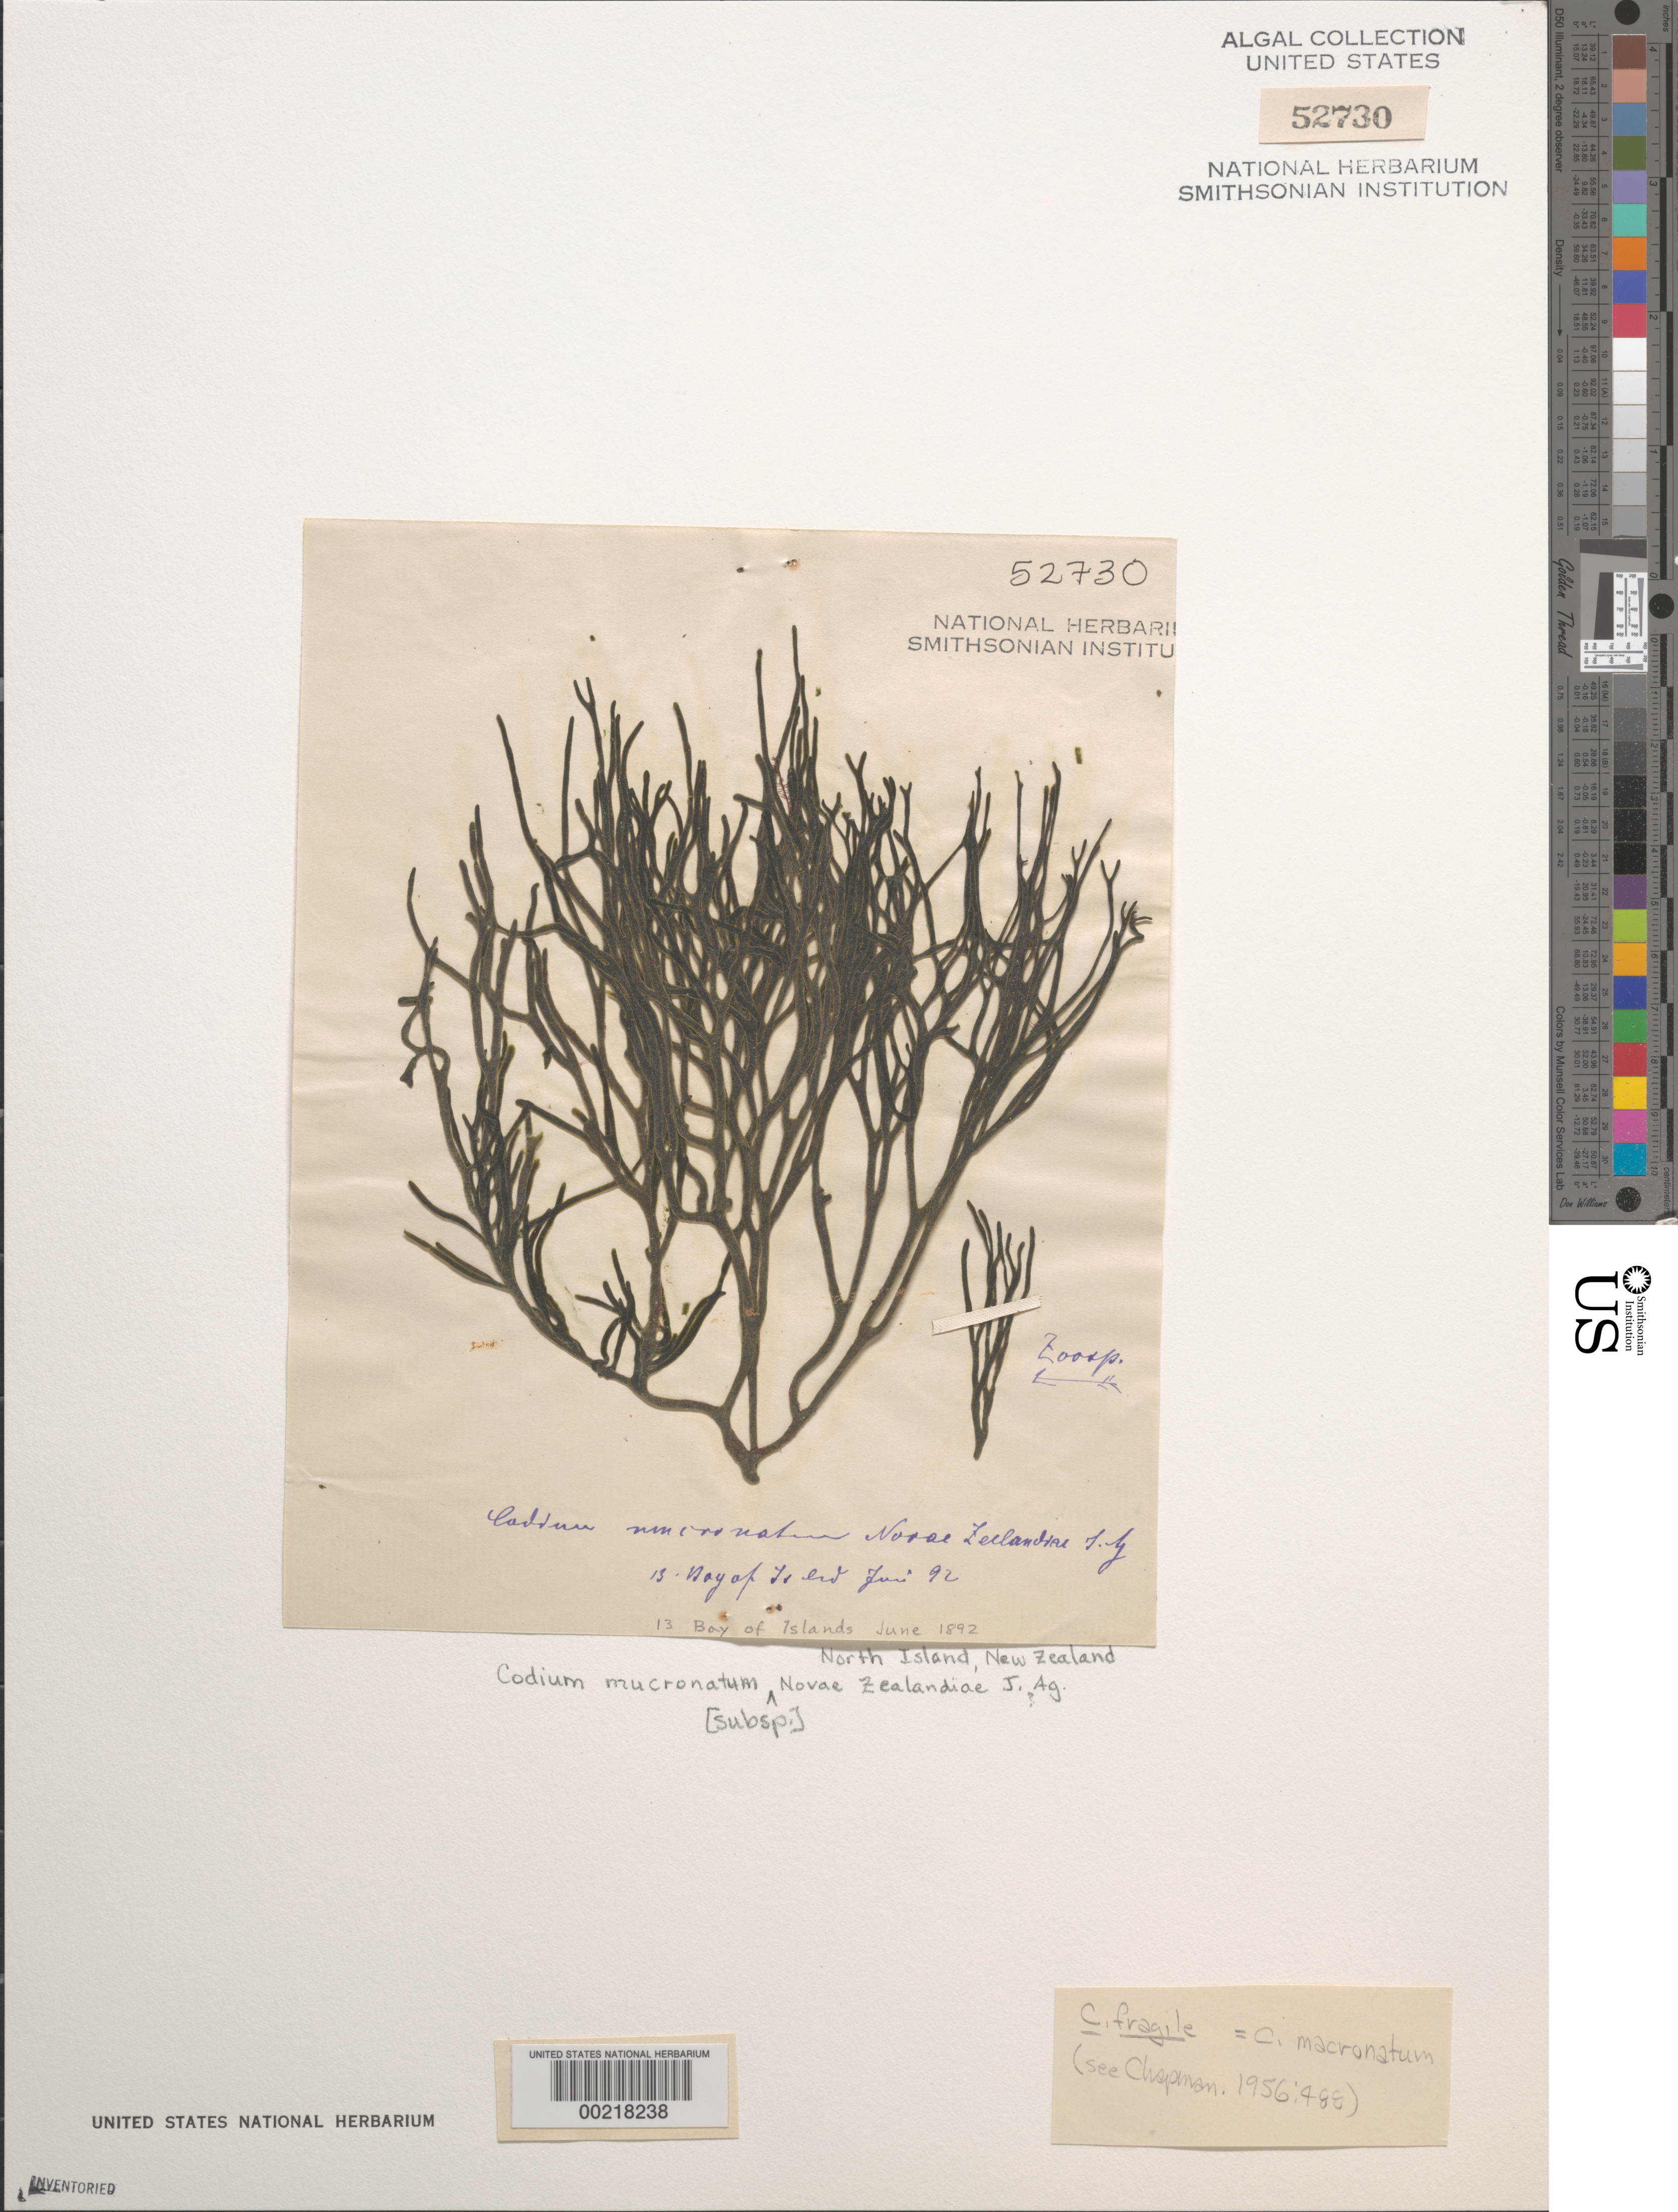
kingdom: Plantae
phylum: Chlorophyta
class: Ulvophyceae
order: Bryopsidales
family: Codiaceae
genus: Codium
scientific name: Codium fragile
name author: (Suringar) P. Hariot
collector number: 13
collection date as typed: Jun 1892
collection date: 1892-06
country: New Zealand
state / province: Northland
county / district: Far North District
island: North Island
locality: Bay of Islands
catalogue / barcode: US 52730